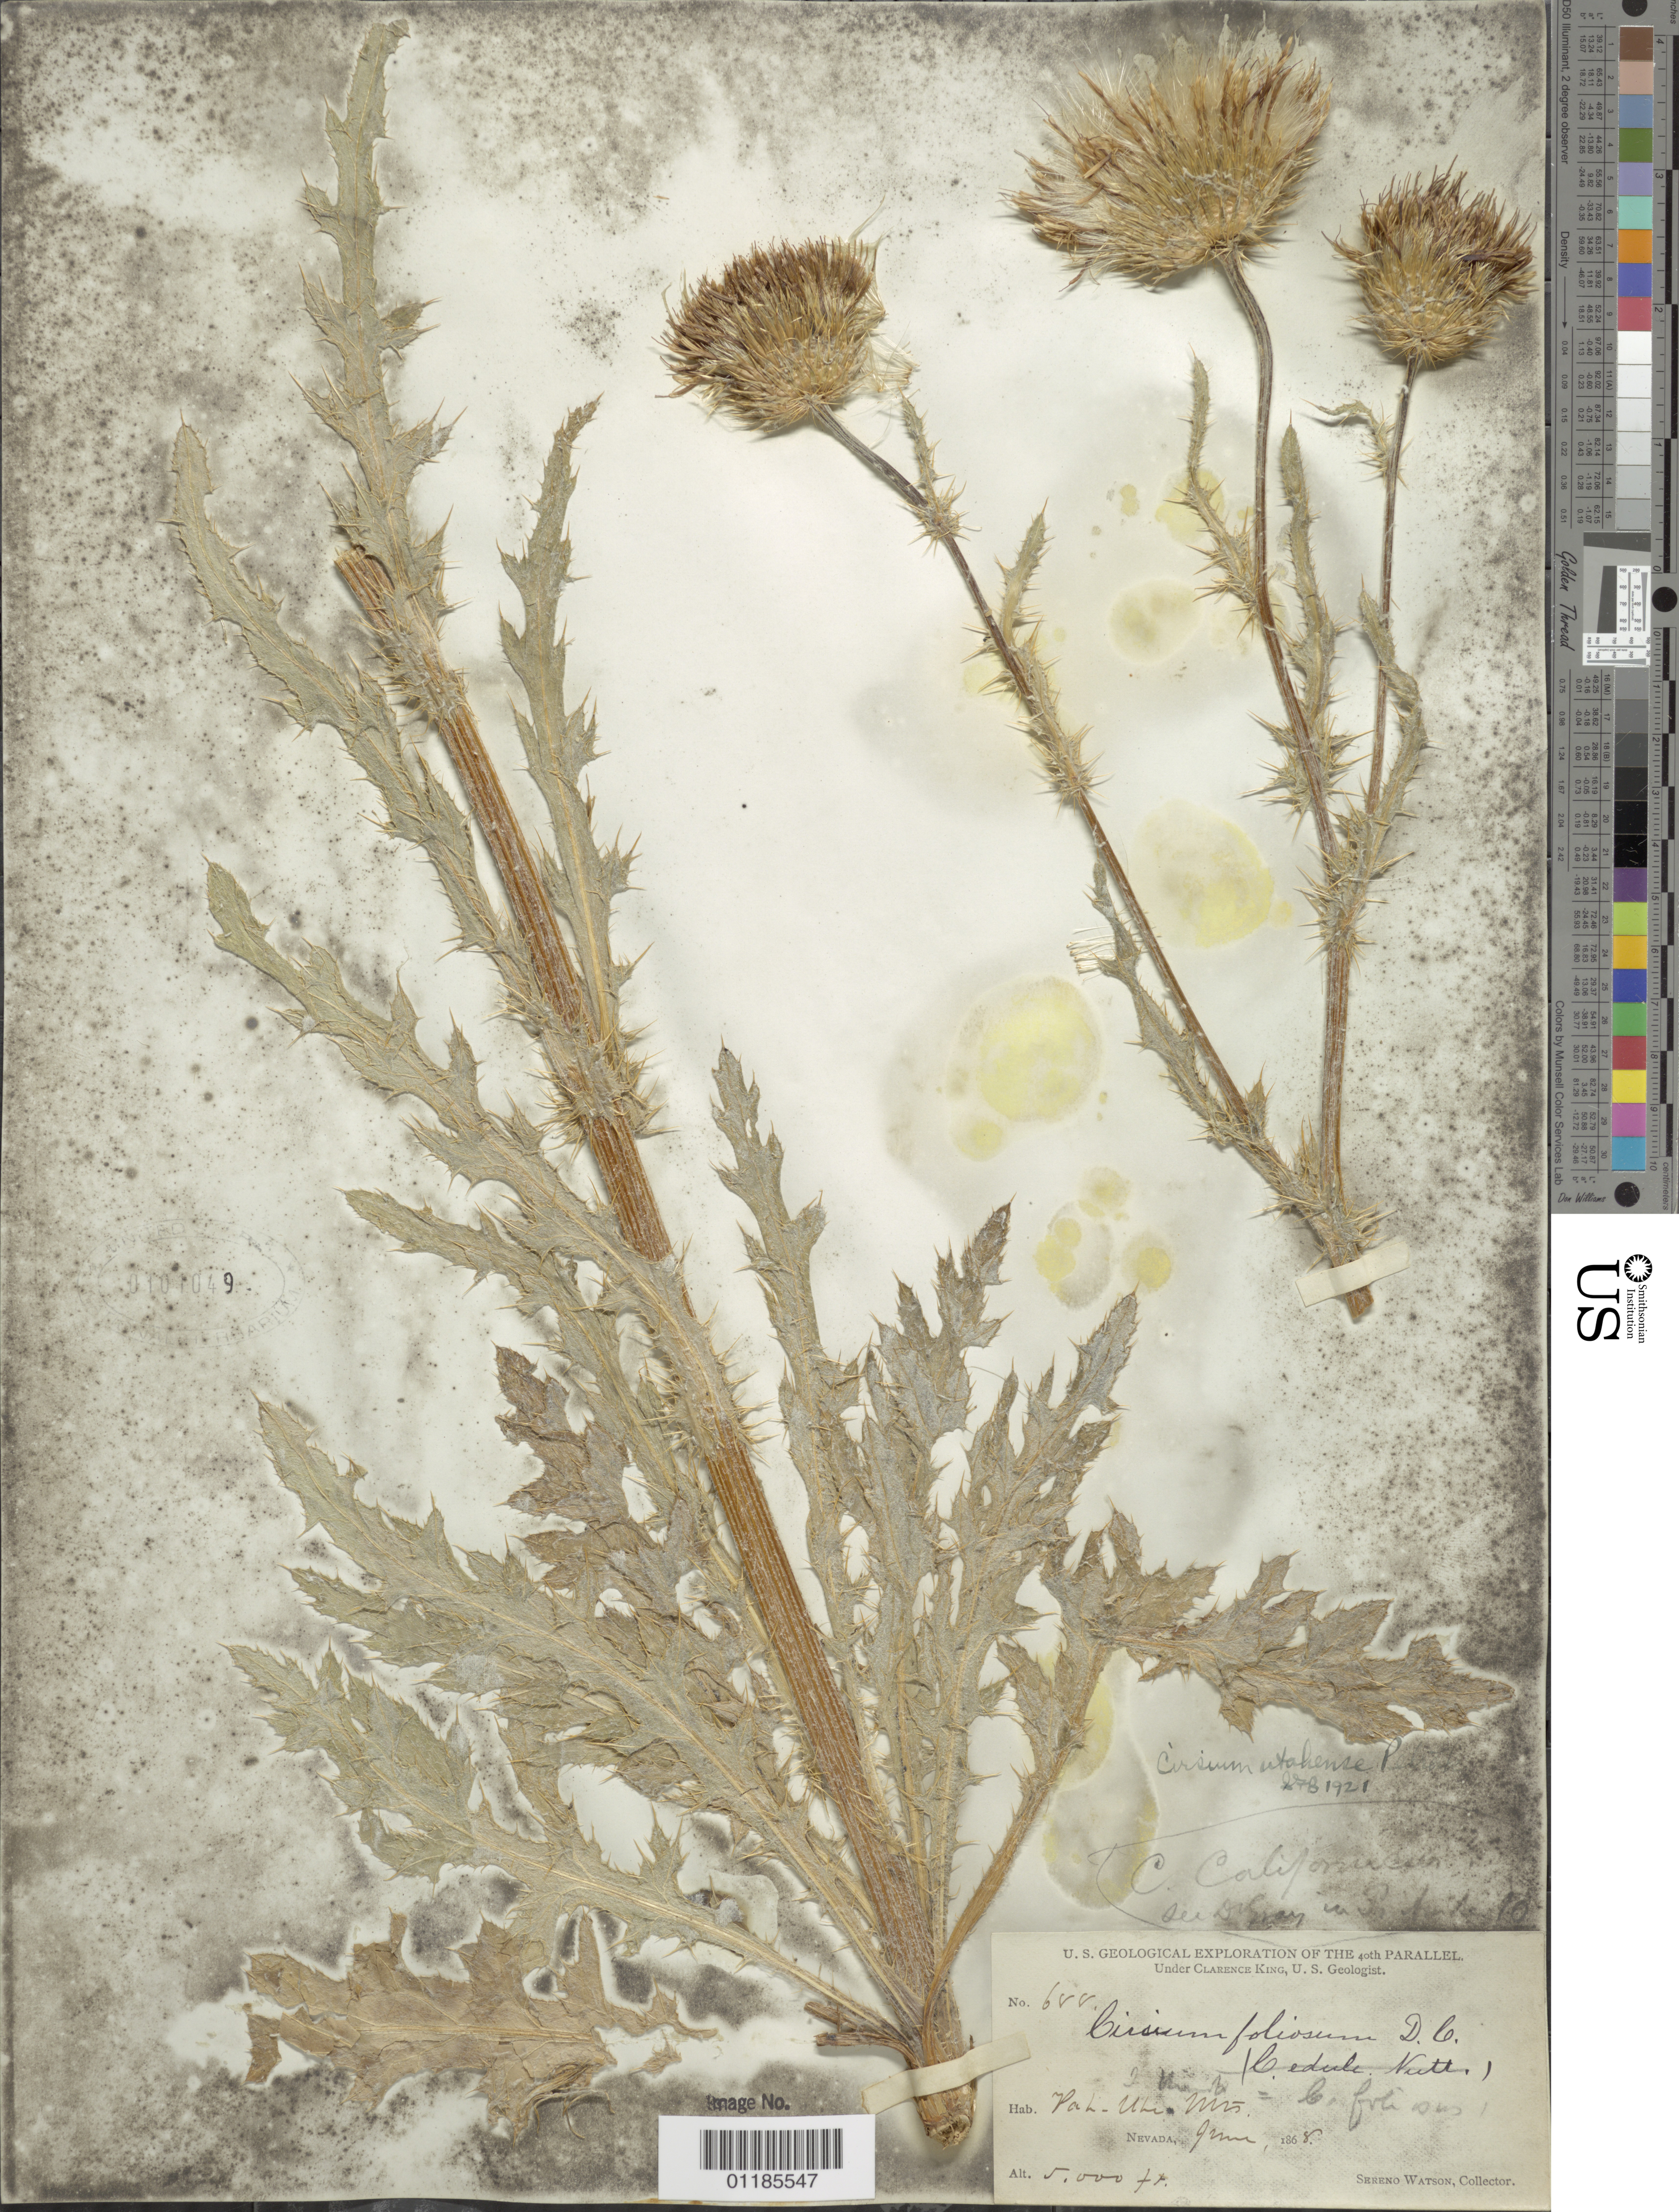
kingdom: Plantae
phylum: Tracheophyta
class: Magnoliopsida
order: Asterales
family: Asteraceae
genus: Cirsium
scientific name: Cirsium neomexicanum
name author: A. Gray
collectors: S. Watson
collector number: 688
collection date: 1868-06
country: United States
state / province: Nevada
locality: Pahute Mts.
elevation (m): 1524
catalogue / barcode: US 101049